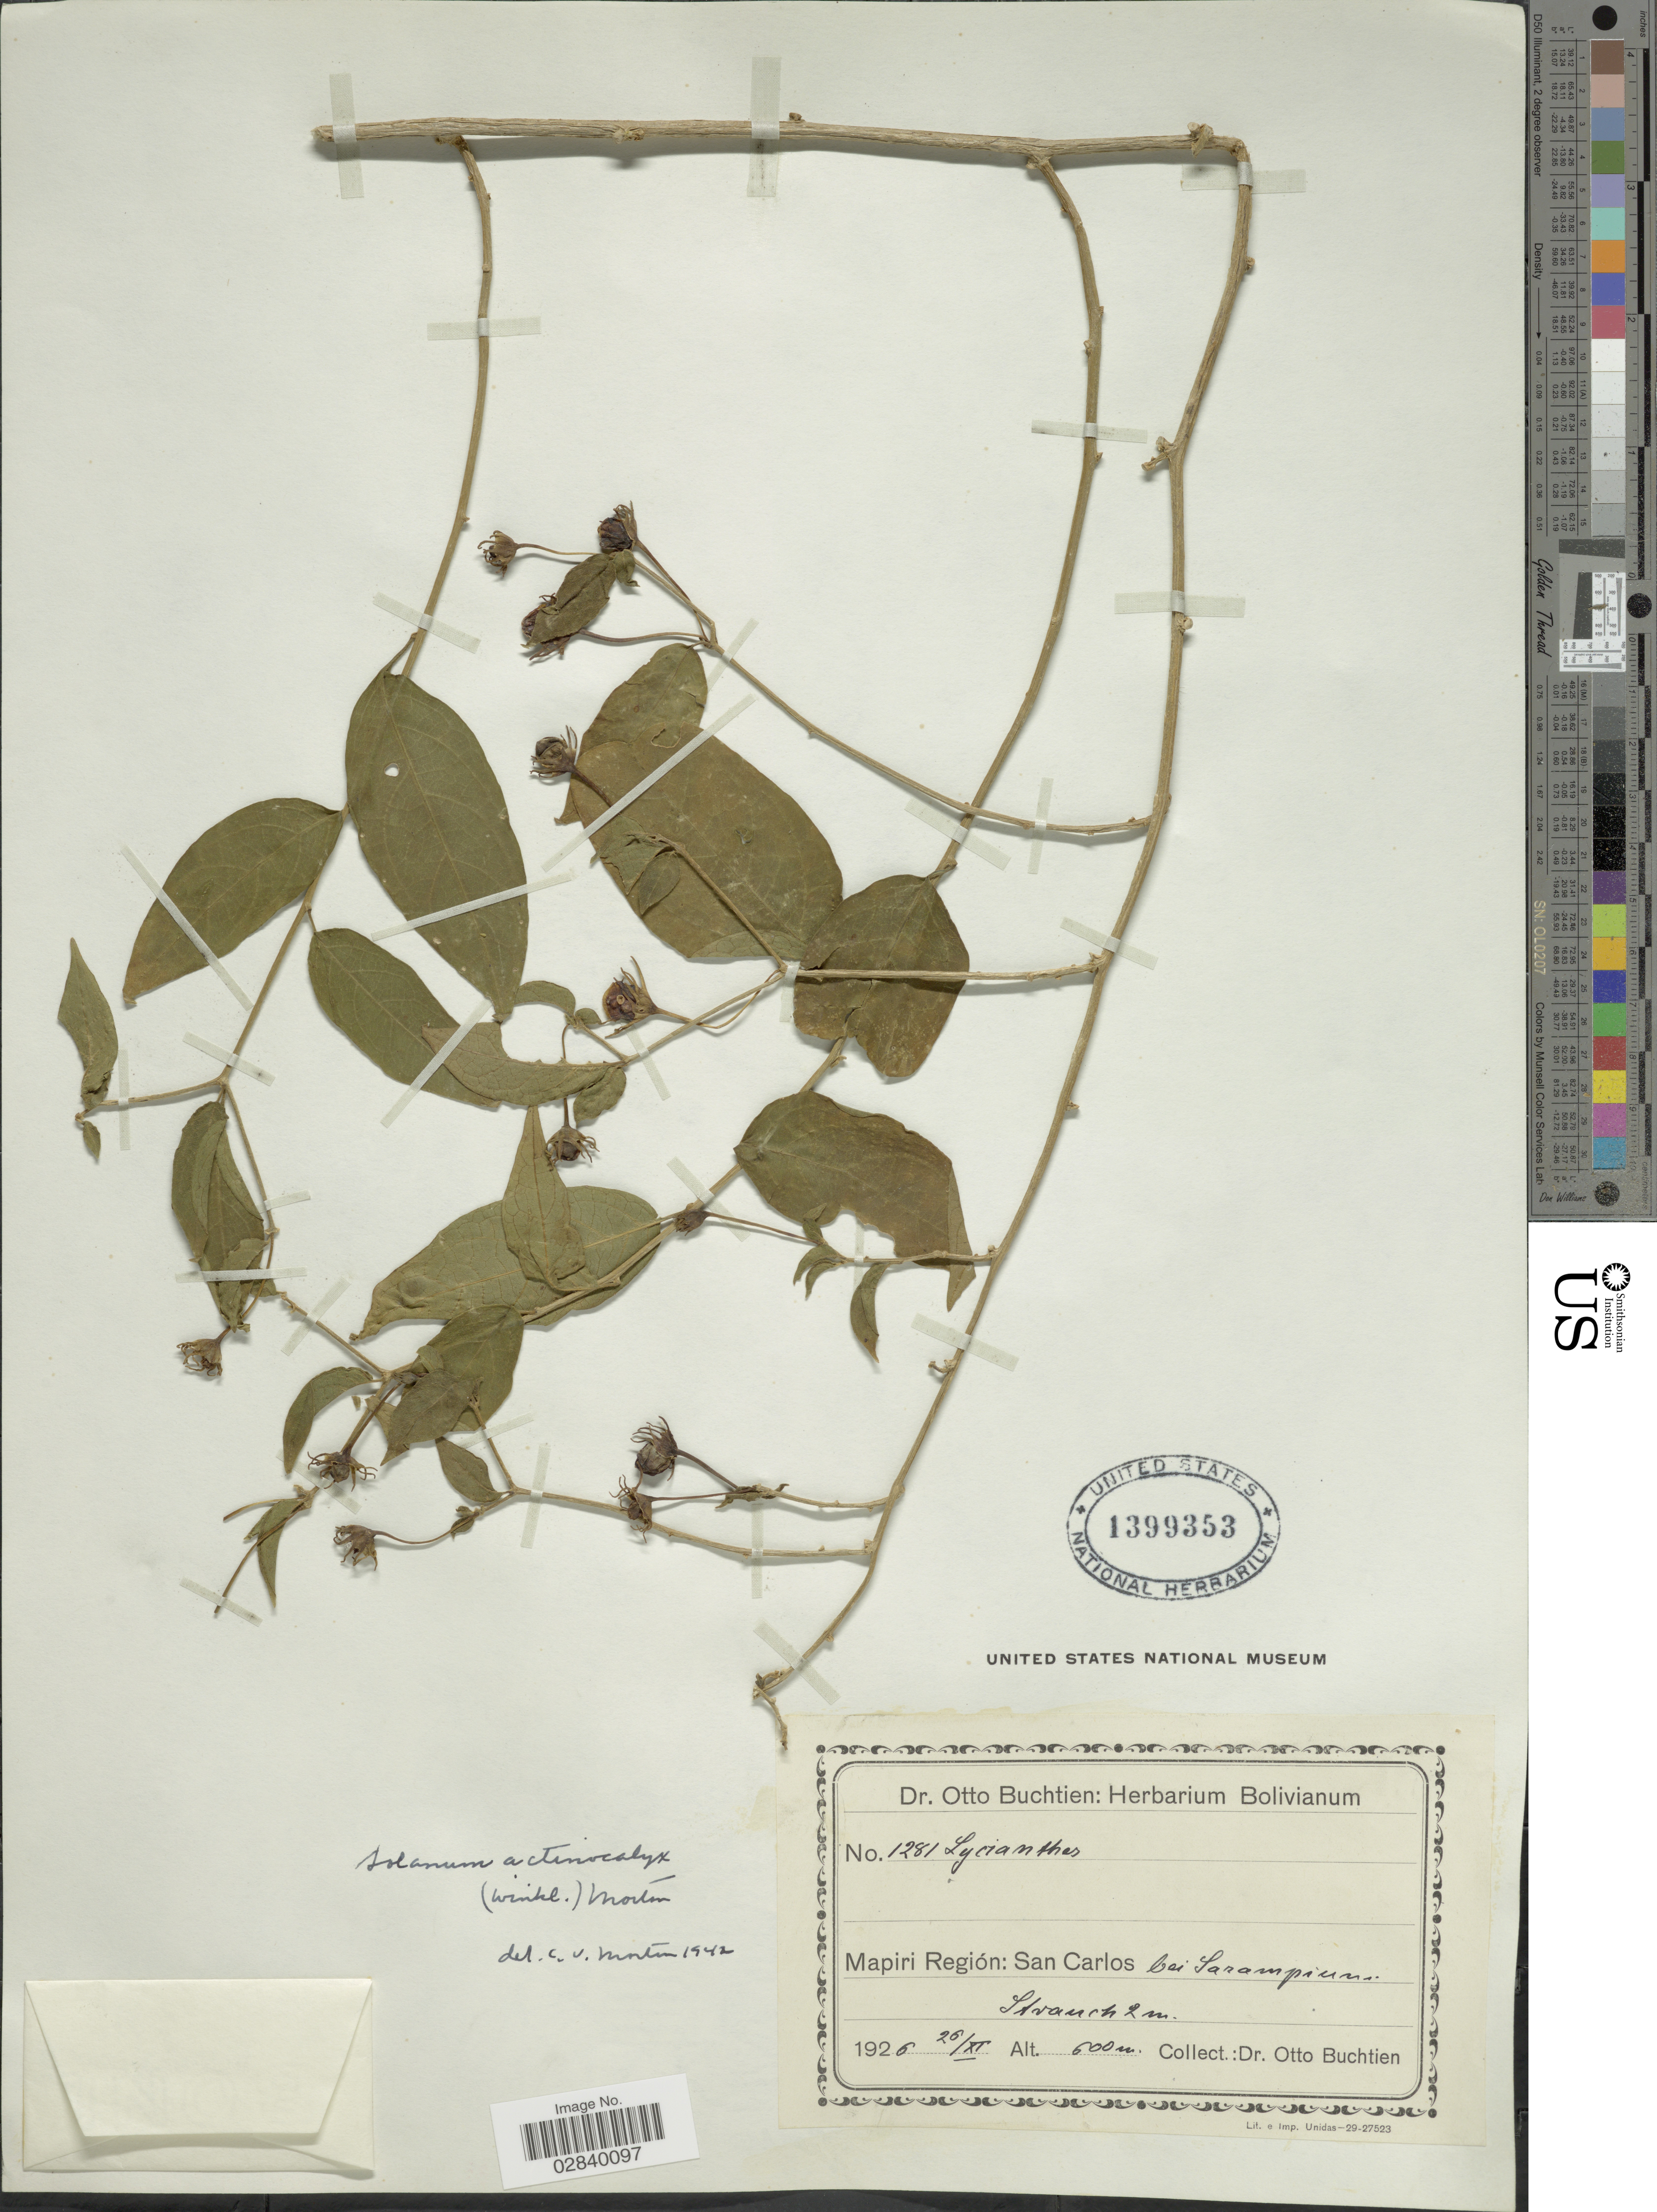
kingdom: Plantae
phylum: Tracheophyta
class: Magnoliopsida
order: Solanales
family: Solanaceae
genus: Lycianthes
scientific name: Lycianthes actinocalyx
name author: (H.J.P. Winkl.) Bitter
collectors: O. Buchtien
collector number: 1281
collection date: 1926-11-26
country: Bolivia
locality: Mapiri Región: San Carlos bei Sarampiuni.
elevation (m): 600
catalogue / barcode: US 1399353